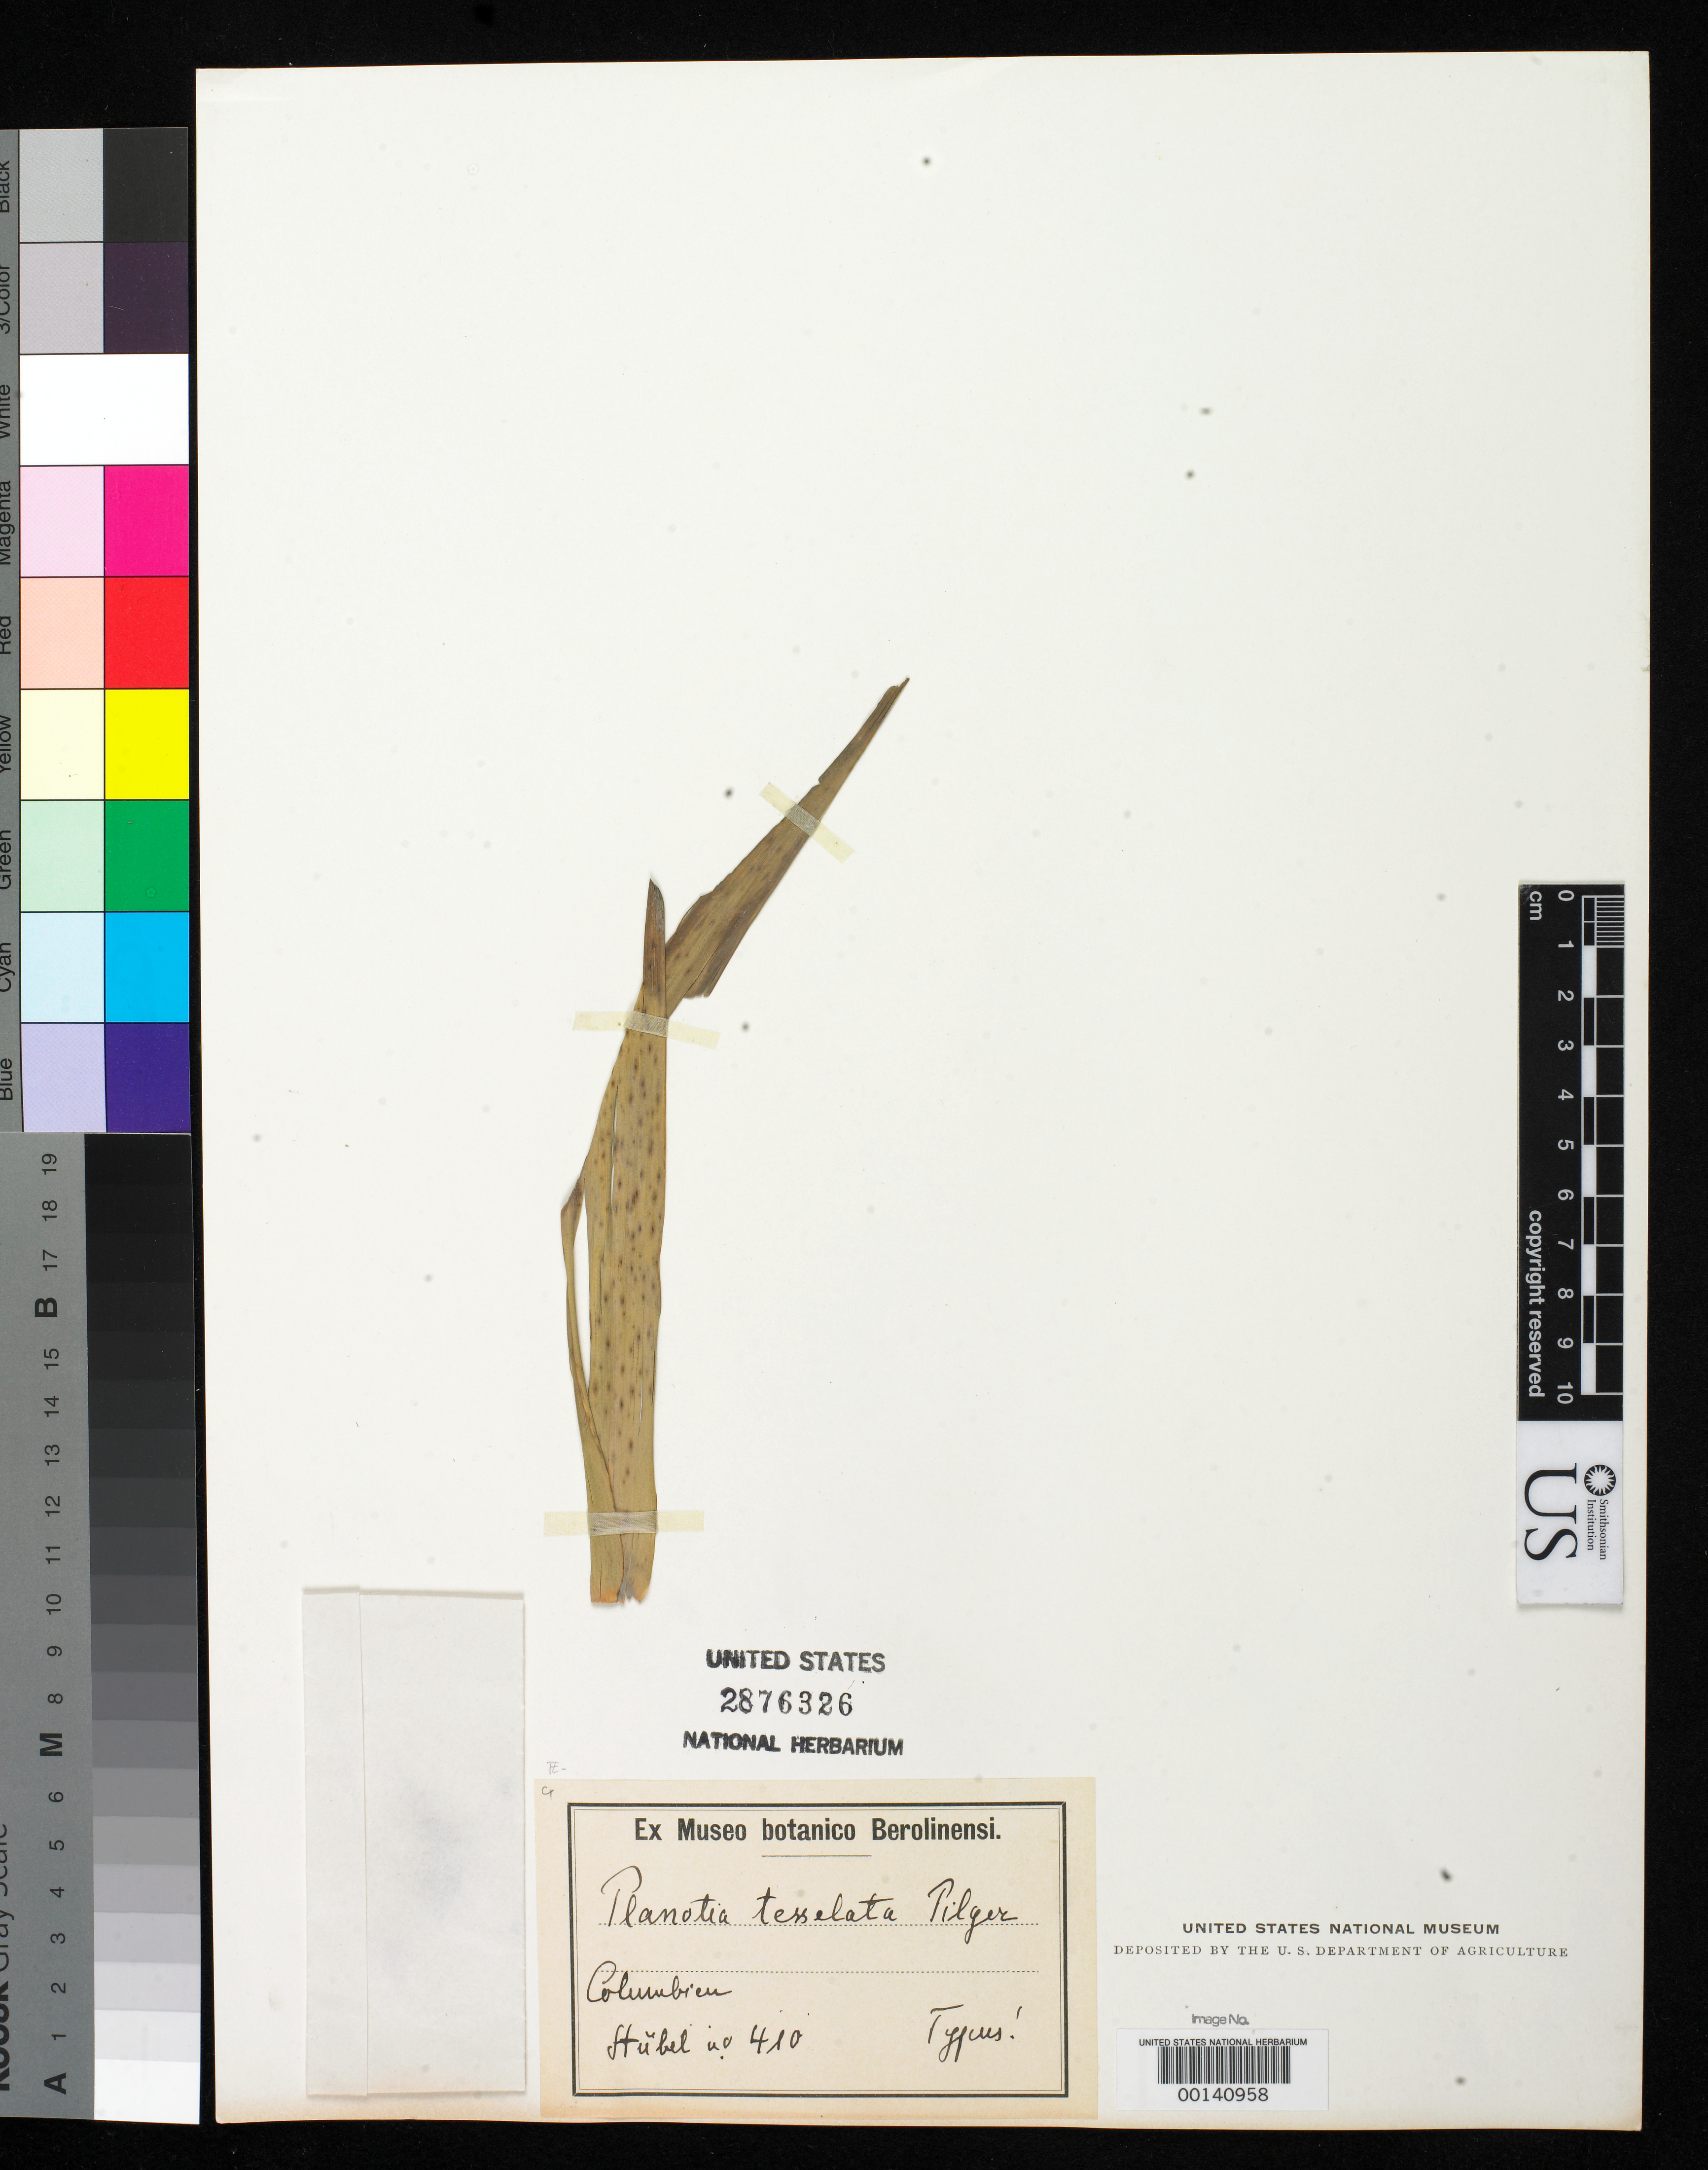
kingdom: Plantae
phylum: Tracheophyta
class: Liliopsida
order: Poales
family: Poaceae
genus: Planotia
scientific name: Planotia tesselata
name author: Pilg. in Hieron.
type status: Type Fragment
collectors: A. Stübel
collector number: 410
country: Colombia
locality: Rio Patia.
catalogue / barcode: US 2876326